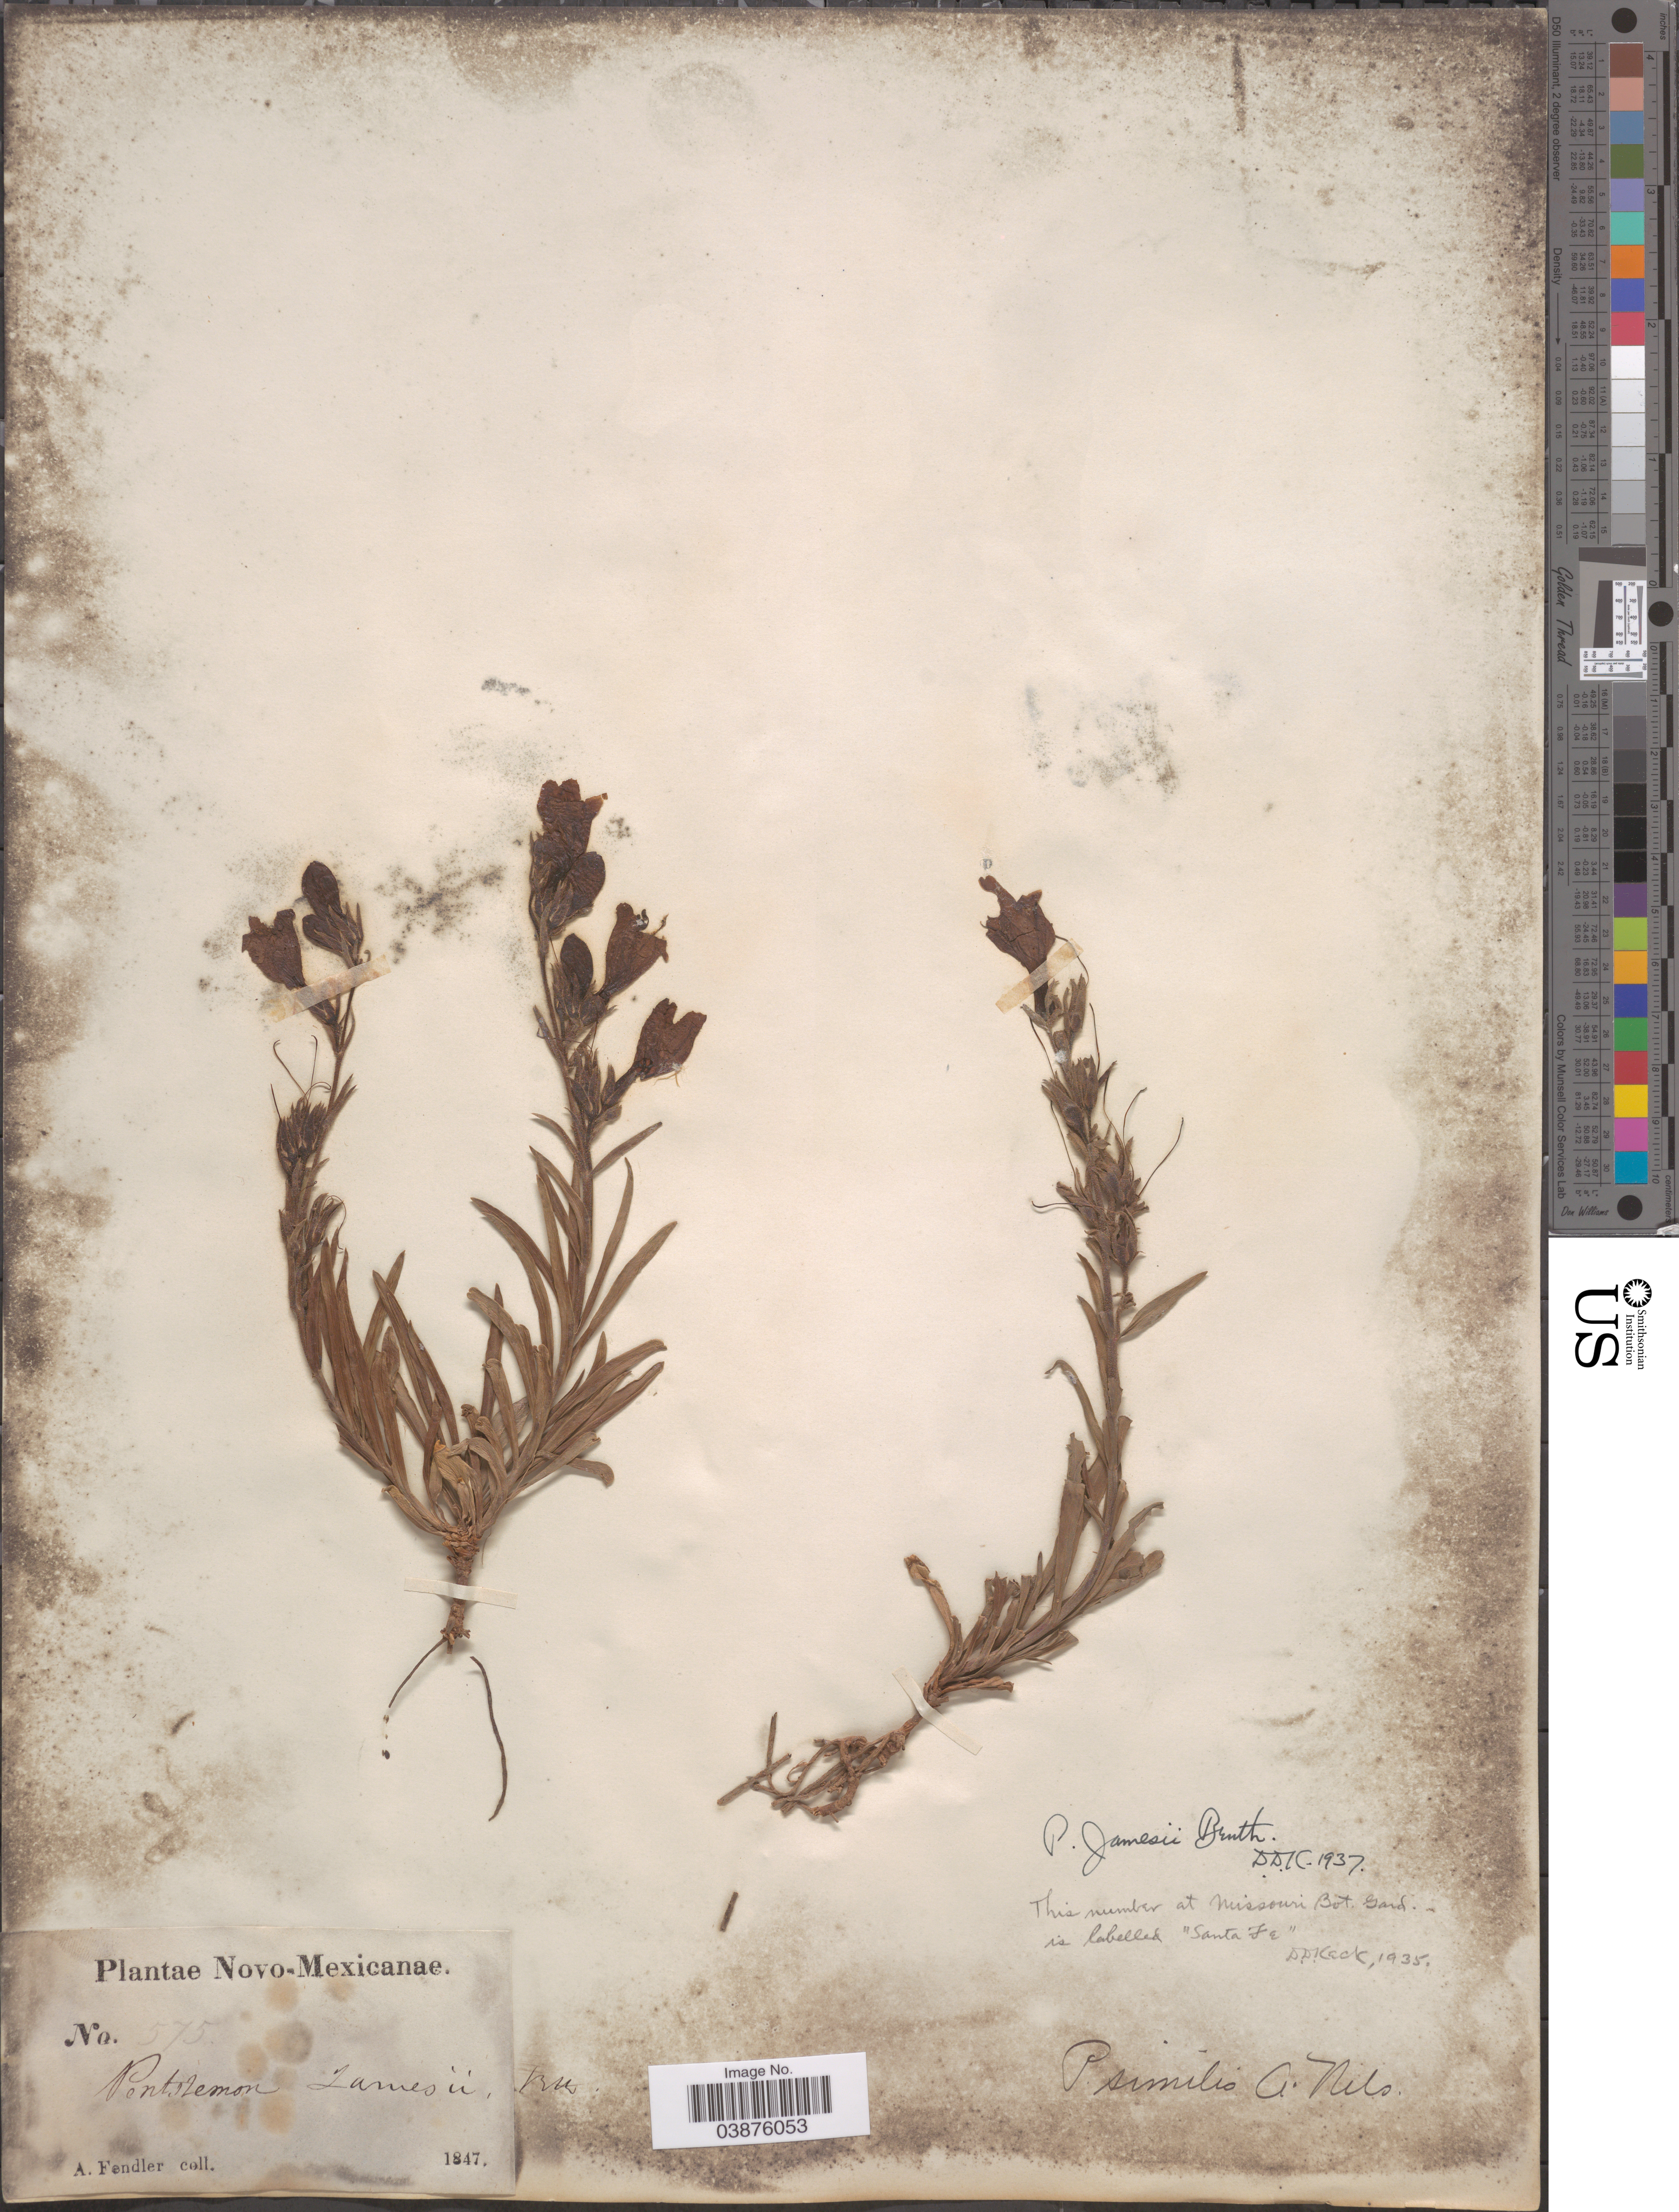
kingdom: Plantae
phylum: Tracheophyta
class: Magnoliopsida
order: Lamiales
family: Plantaginaceae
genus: Penstemon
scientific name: Penstemon jamesii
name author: Benth.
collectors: A. Fendler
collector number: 575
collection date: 1847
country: United States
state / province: New Mexico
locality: Novo-Mexicanae.